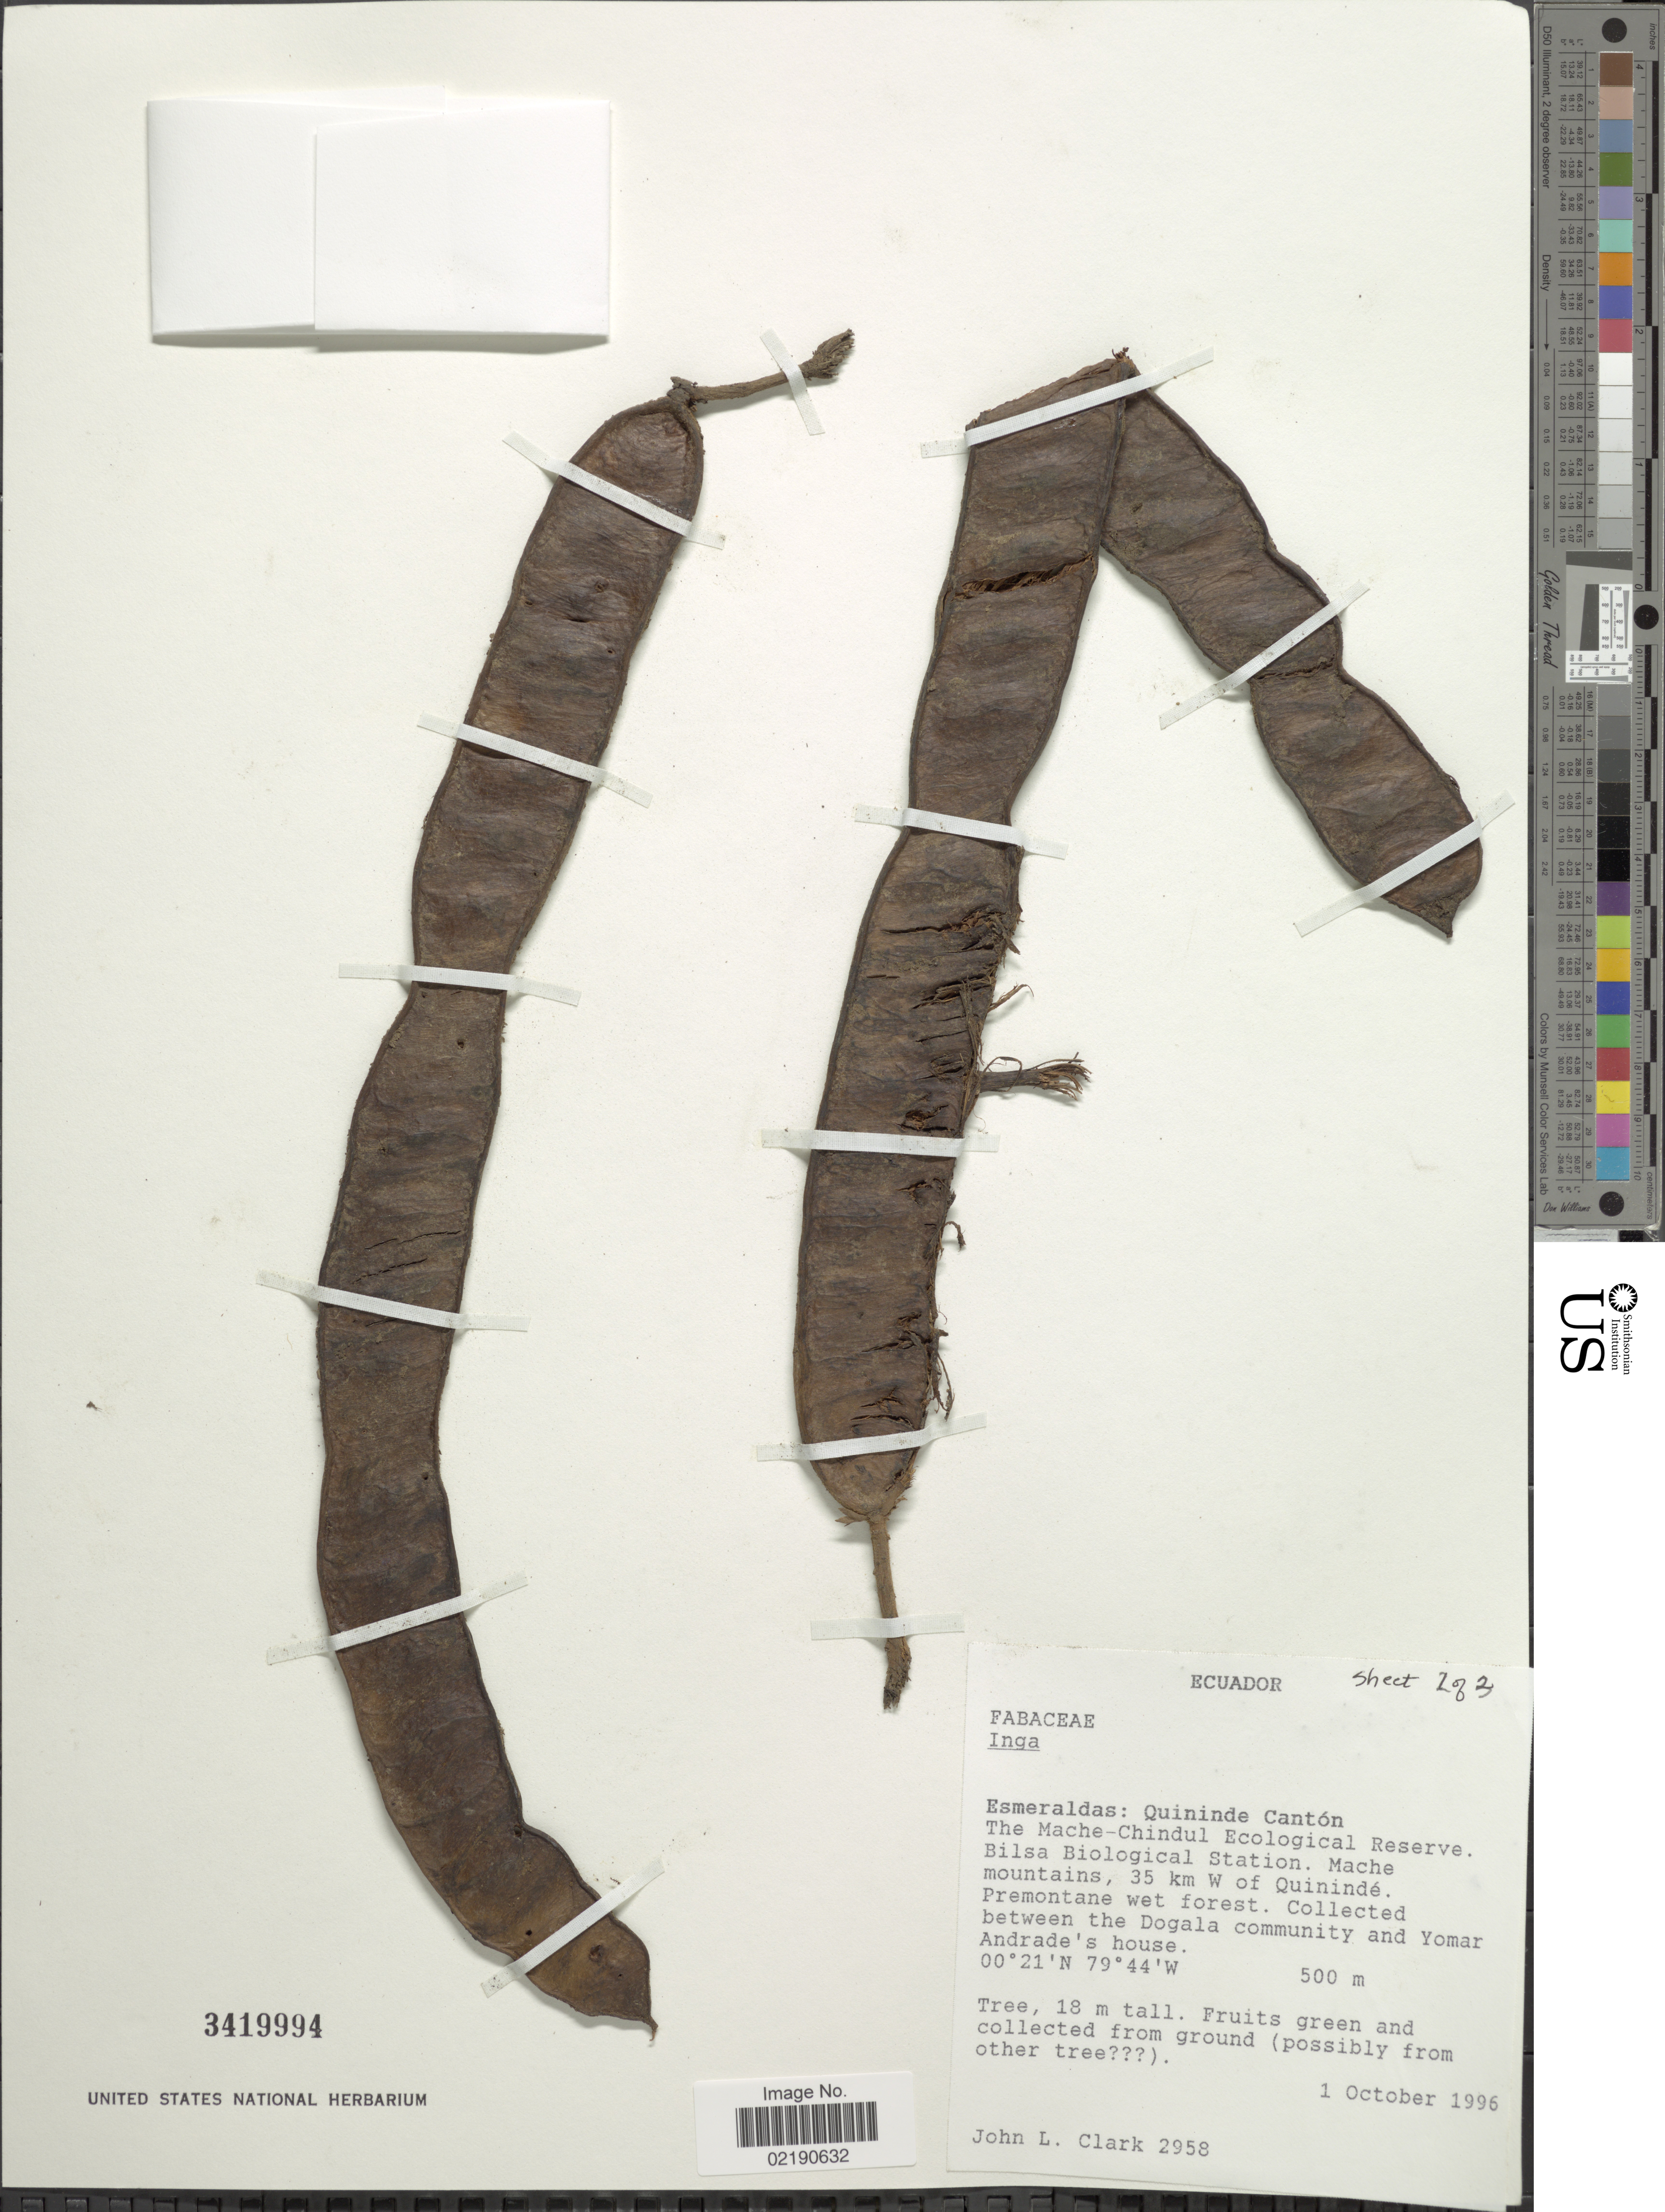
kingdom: Plantae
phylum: Tracheophyta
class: Magnoliopsida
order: Fabales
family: Fabaceae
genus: Inga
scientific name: Inga sp.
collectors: J. L. Clark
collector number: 2958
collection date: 1996-10-01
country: Ecuador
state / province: Esmeraldas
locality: Quininde Canton, The Mache-Chindul Ecological Reserve, Bilsa Biological Station, Mache mountains, 35 km W of Quininde, between the Dogala community and Yomar Andrade's house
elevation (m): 500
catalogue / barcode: US 3419994